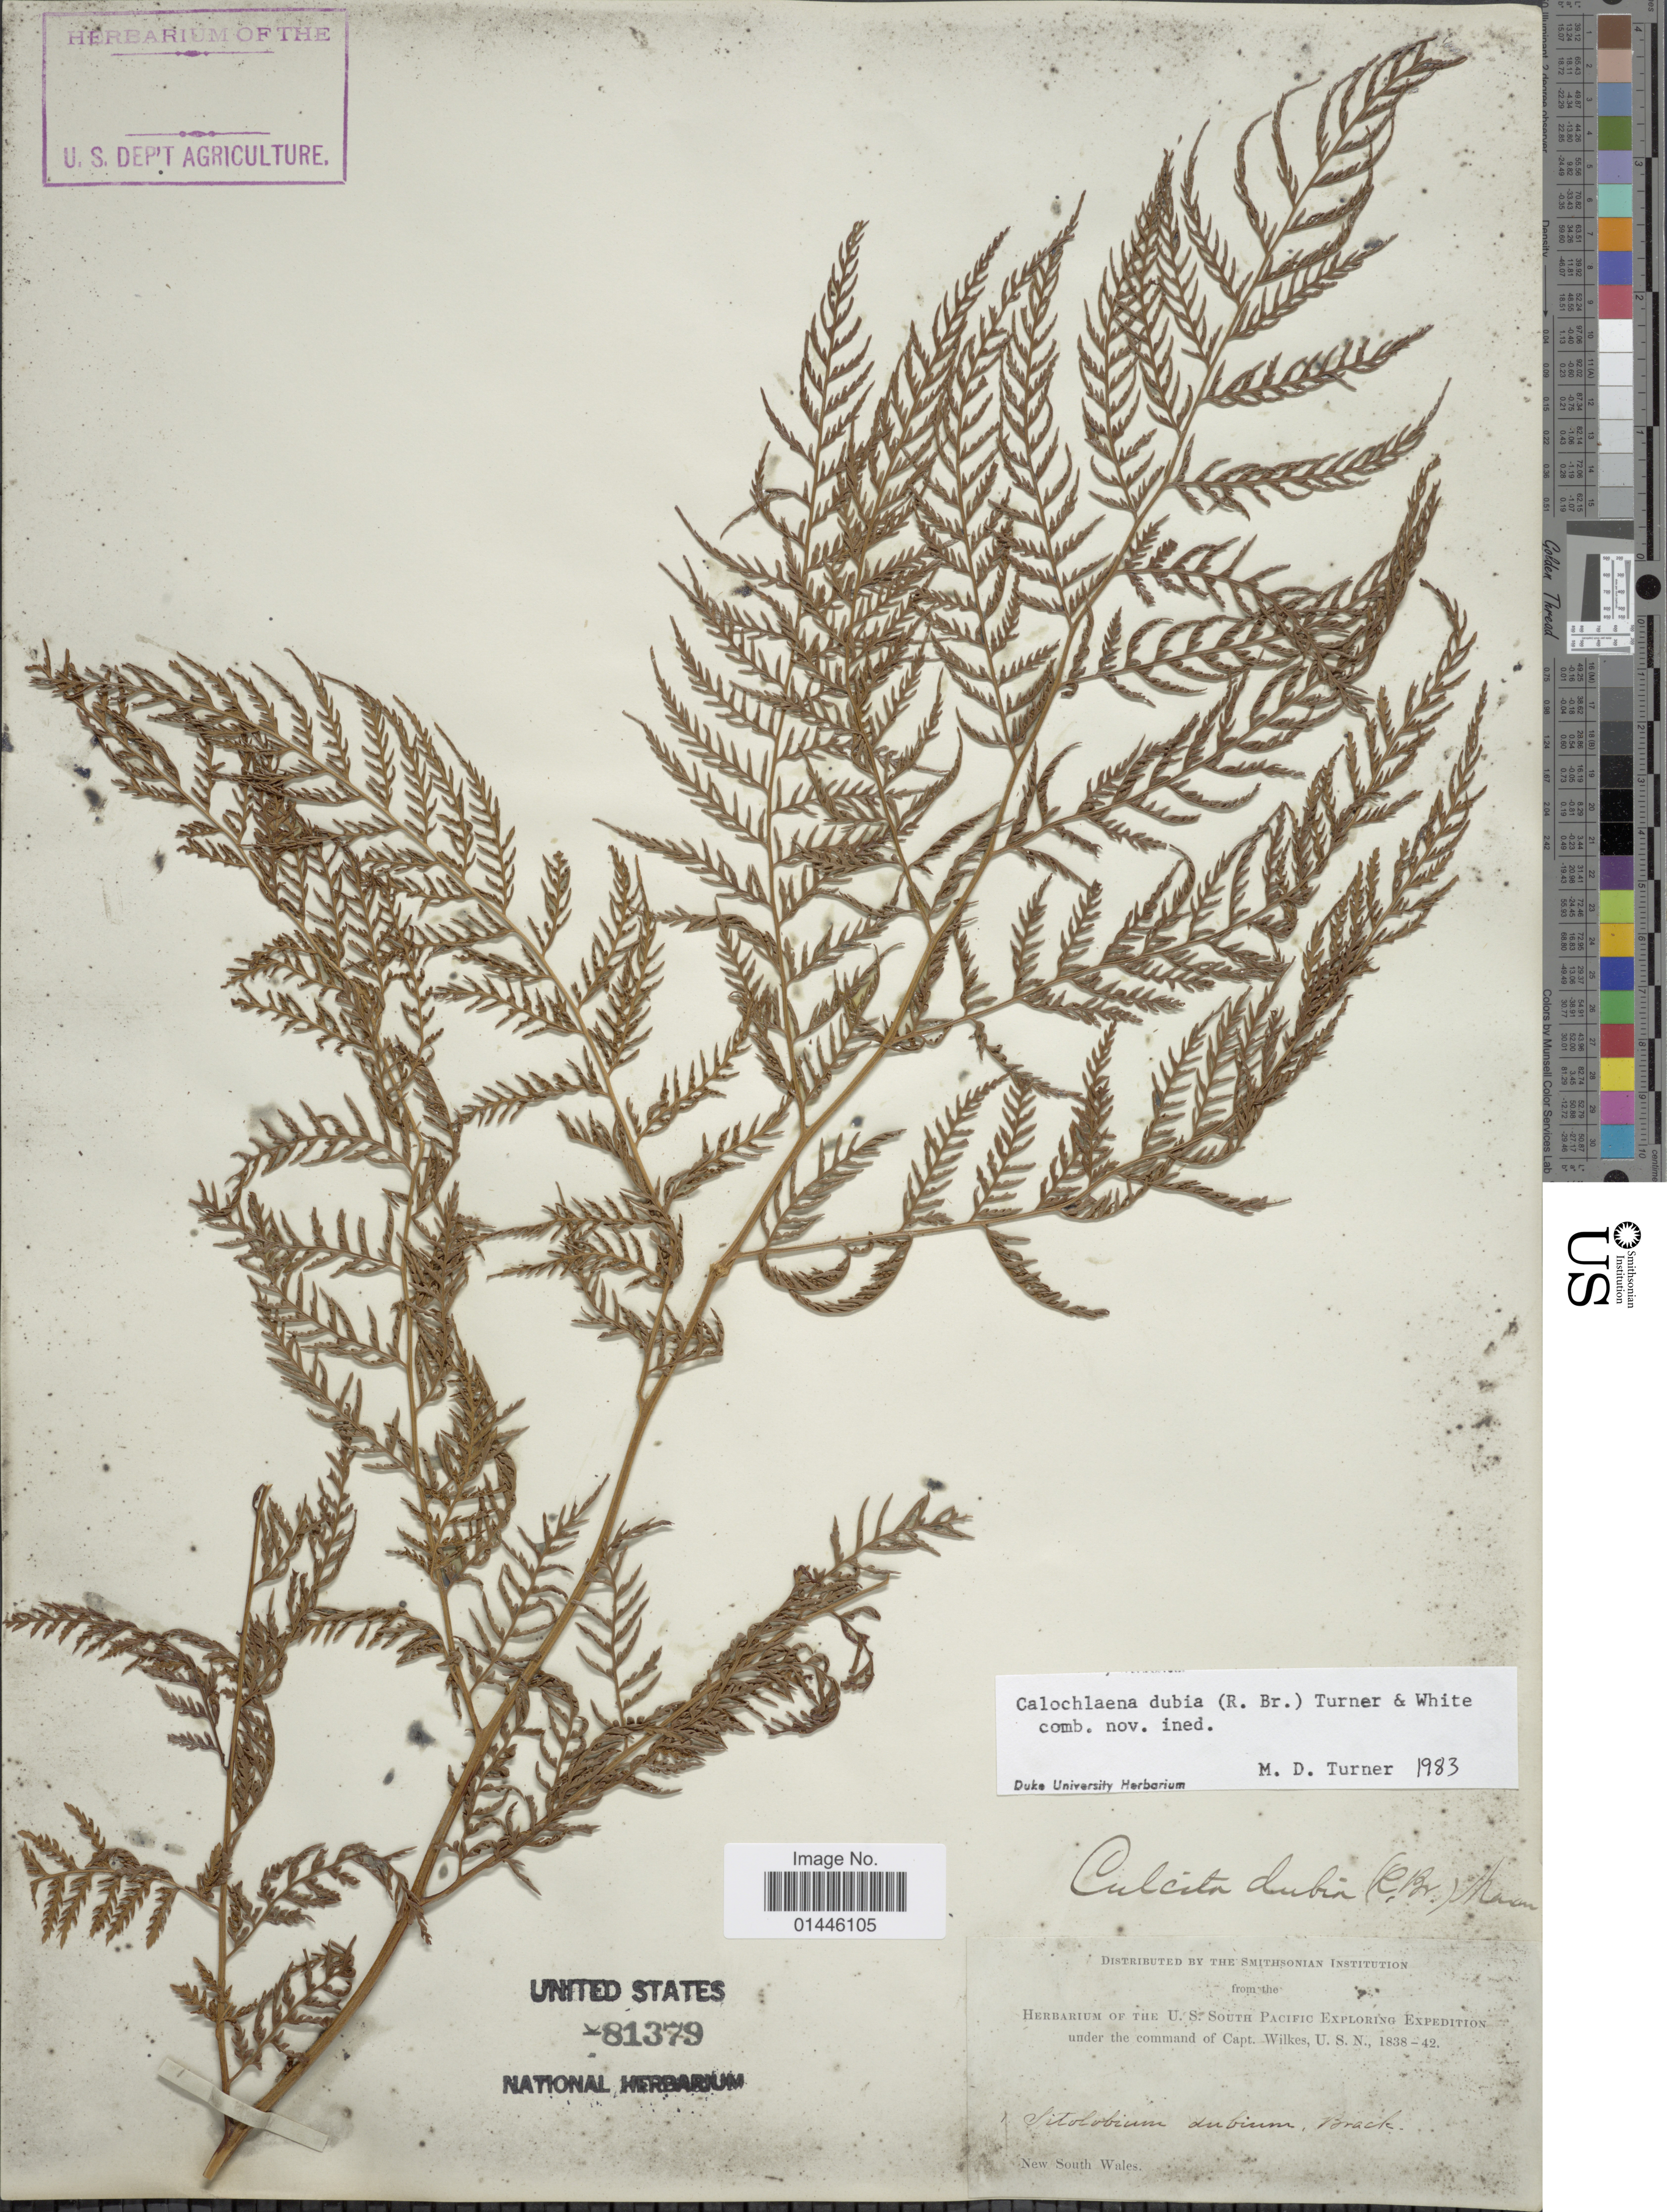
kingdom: Plantae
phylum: Tracheophyta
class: Polypodiopsida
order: Cyatheales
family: Dicksoniaceae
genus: Calochlaena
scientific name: Calochlaena dubia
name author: (R. Br.) M.D. Turner & R.A. White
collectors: Wilkes Explor. Exped.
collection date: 1838/1842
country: Australia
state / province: New South Wales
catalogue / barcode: US 81379